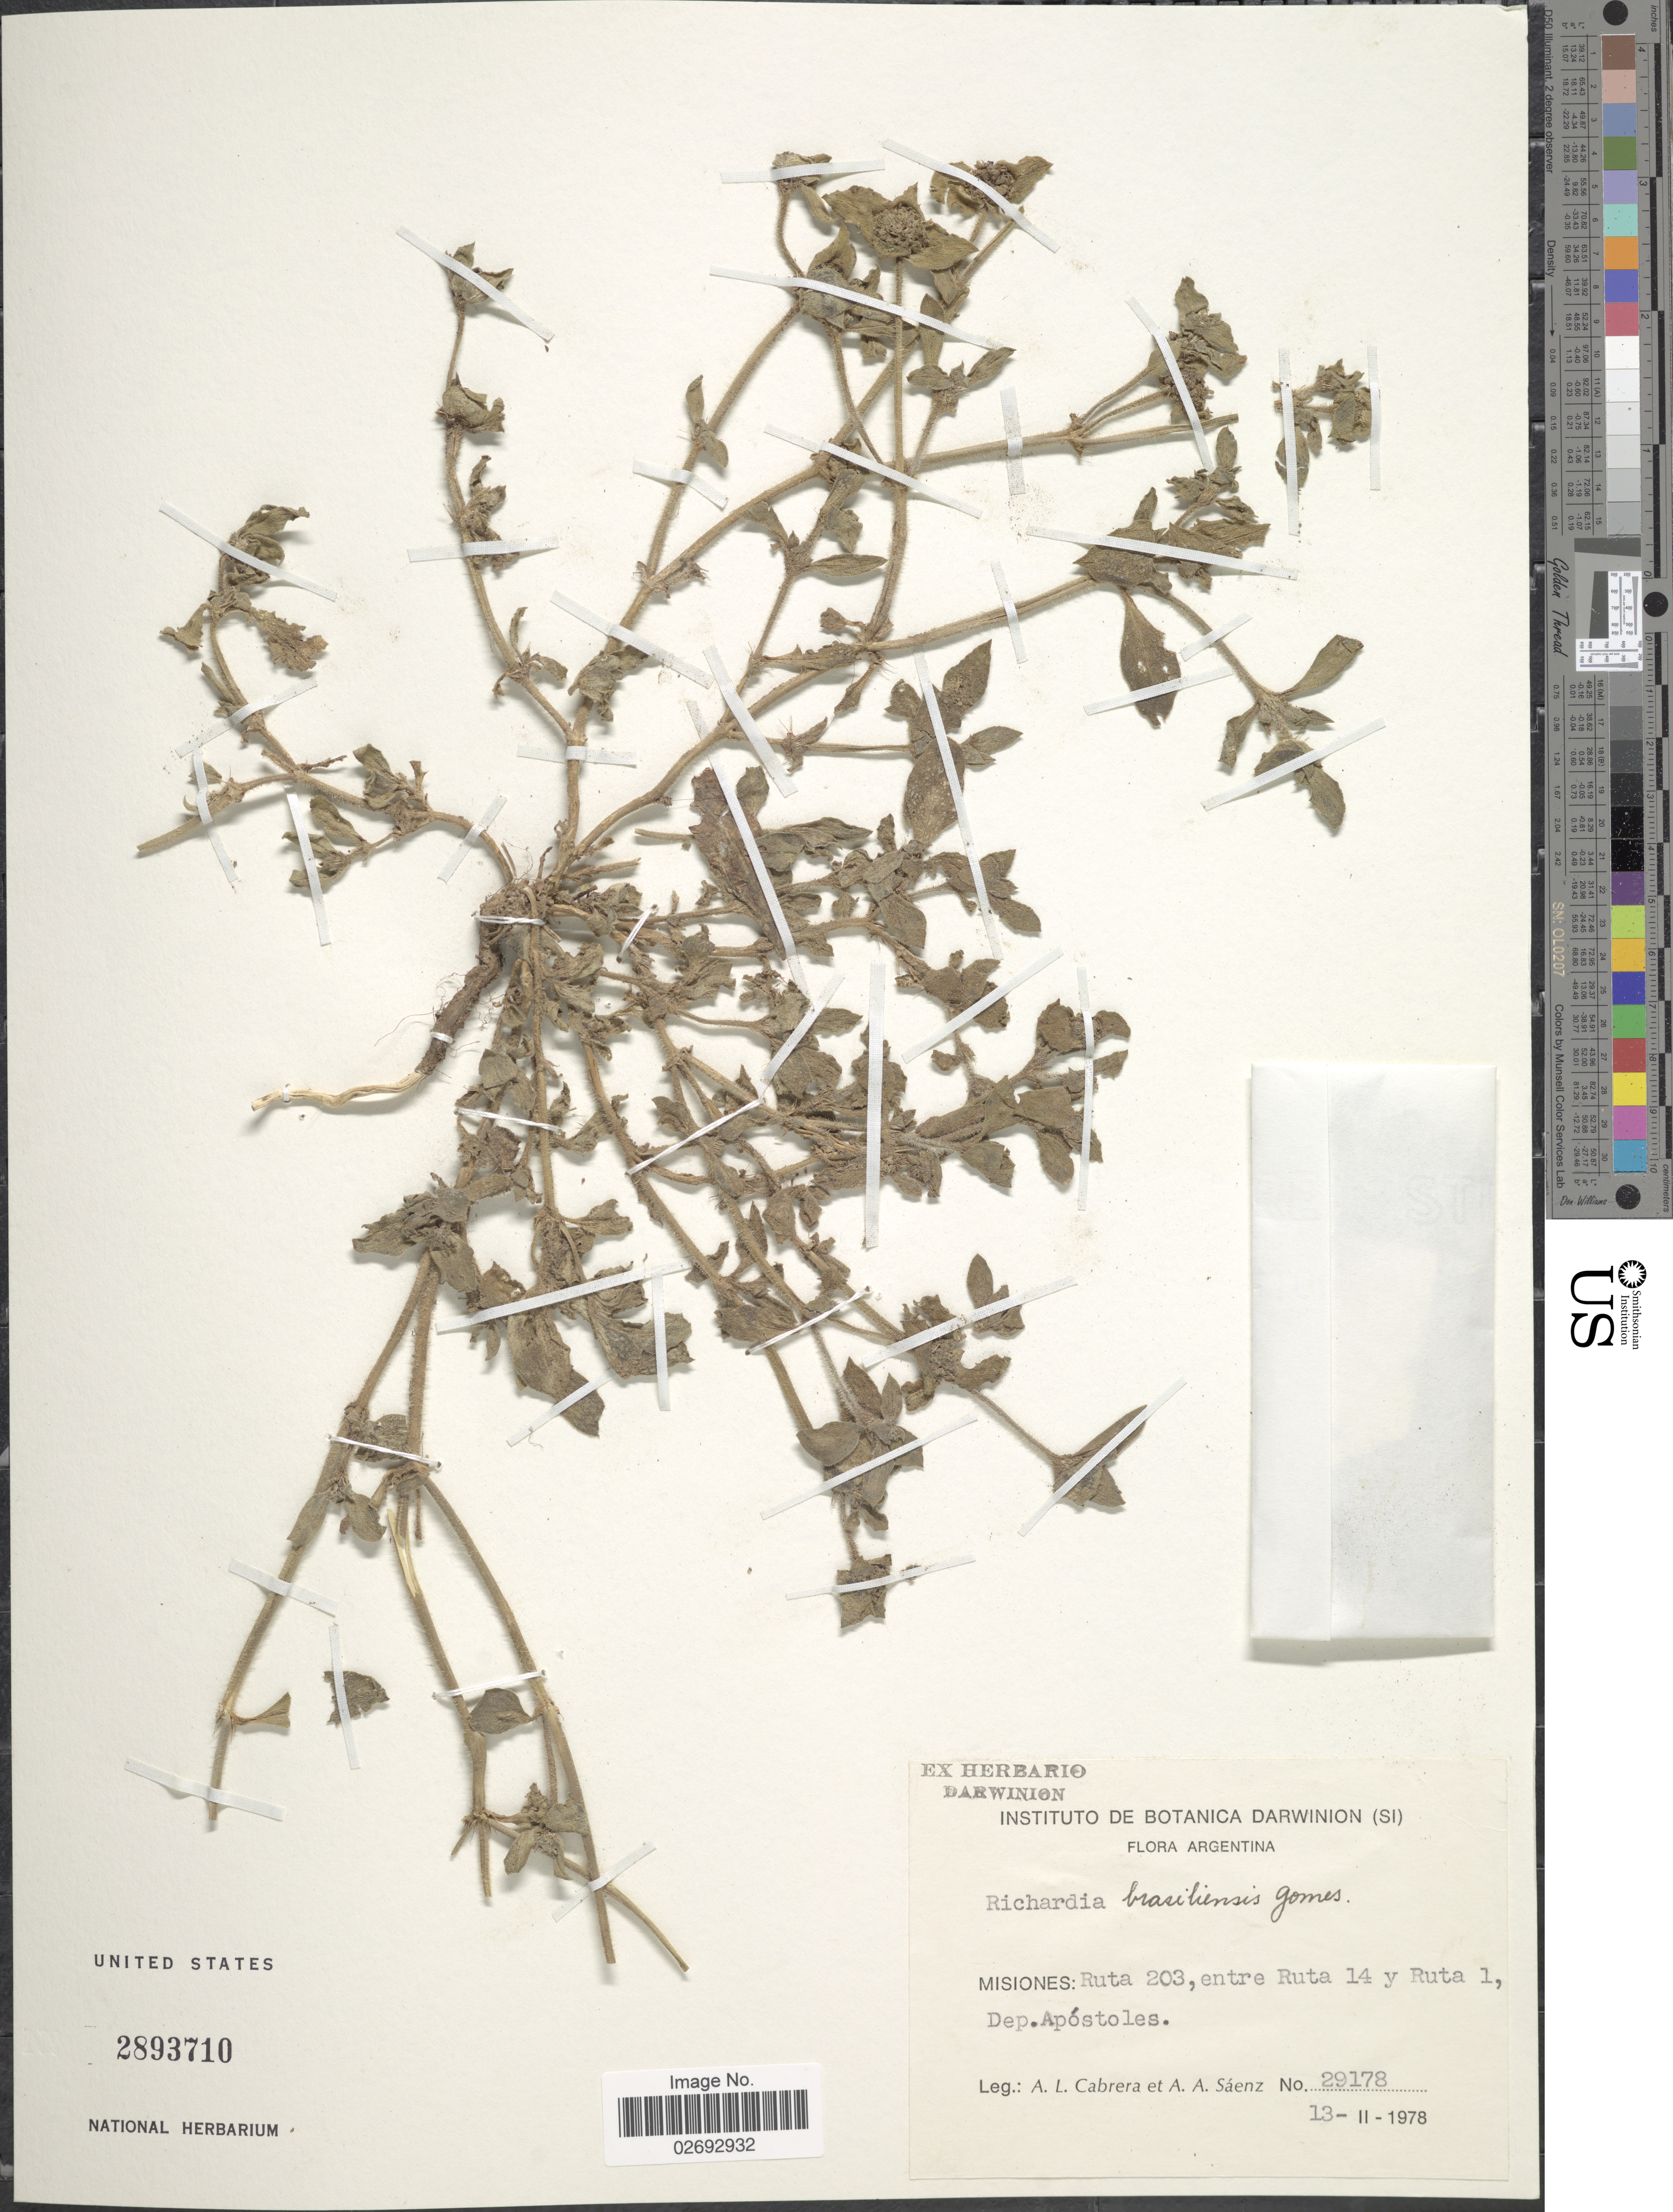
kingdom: Plantae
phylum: Tracheophyta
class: Magnoliopsida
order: Gentianales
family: Rubiaceae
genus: Richardia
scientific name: Richardia brasiliensis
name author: Gomes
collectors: A. L. Cabrera & A. A. Saenz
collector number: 29178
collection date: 1978-02-13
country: Argentina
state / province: Misiones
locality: Ruta 203, entre Ruta 14 y Ruta 1, Dep. Apóstoles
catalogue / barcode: US 2893710